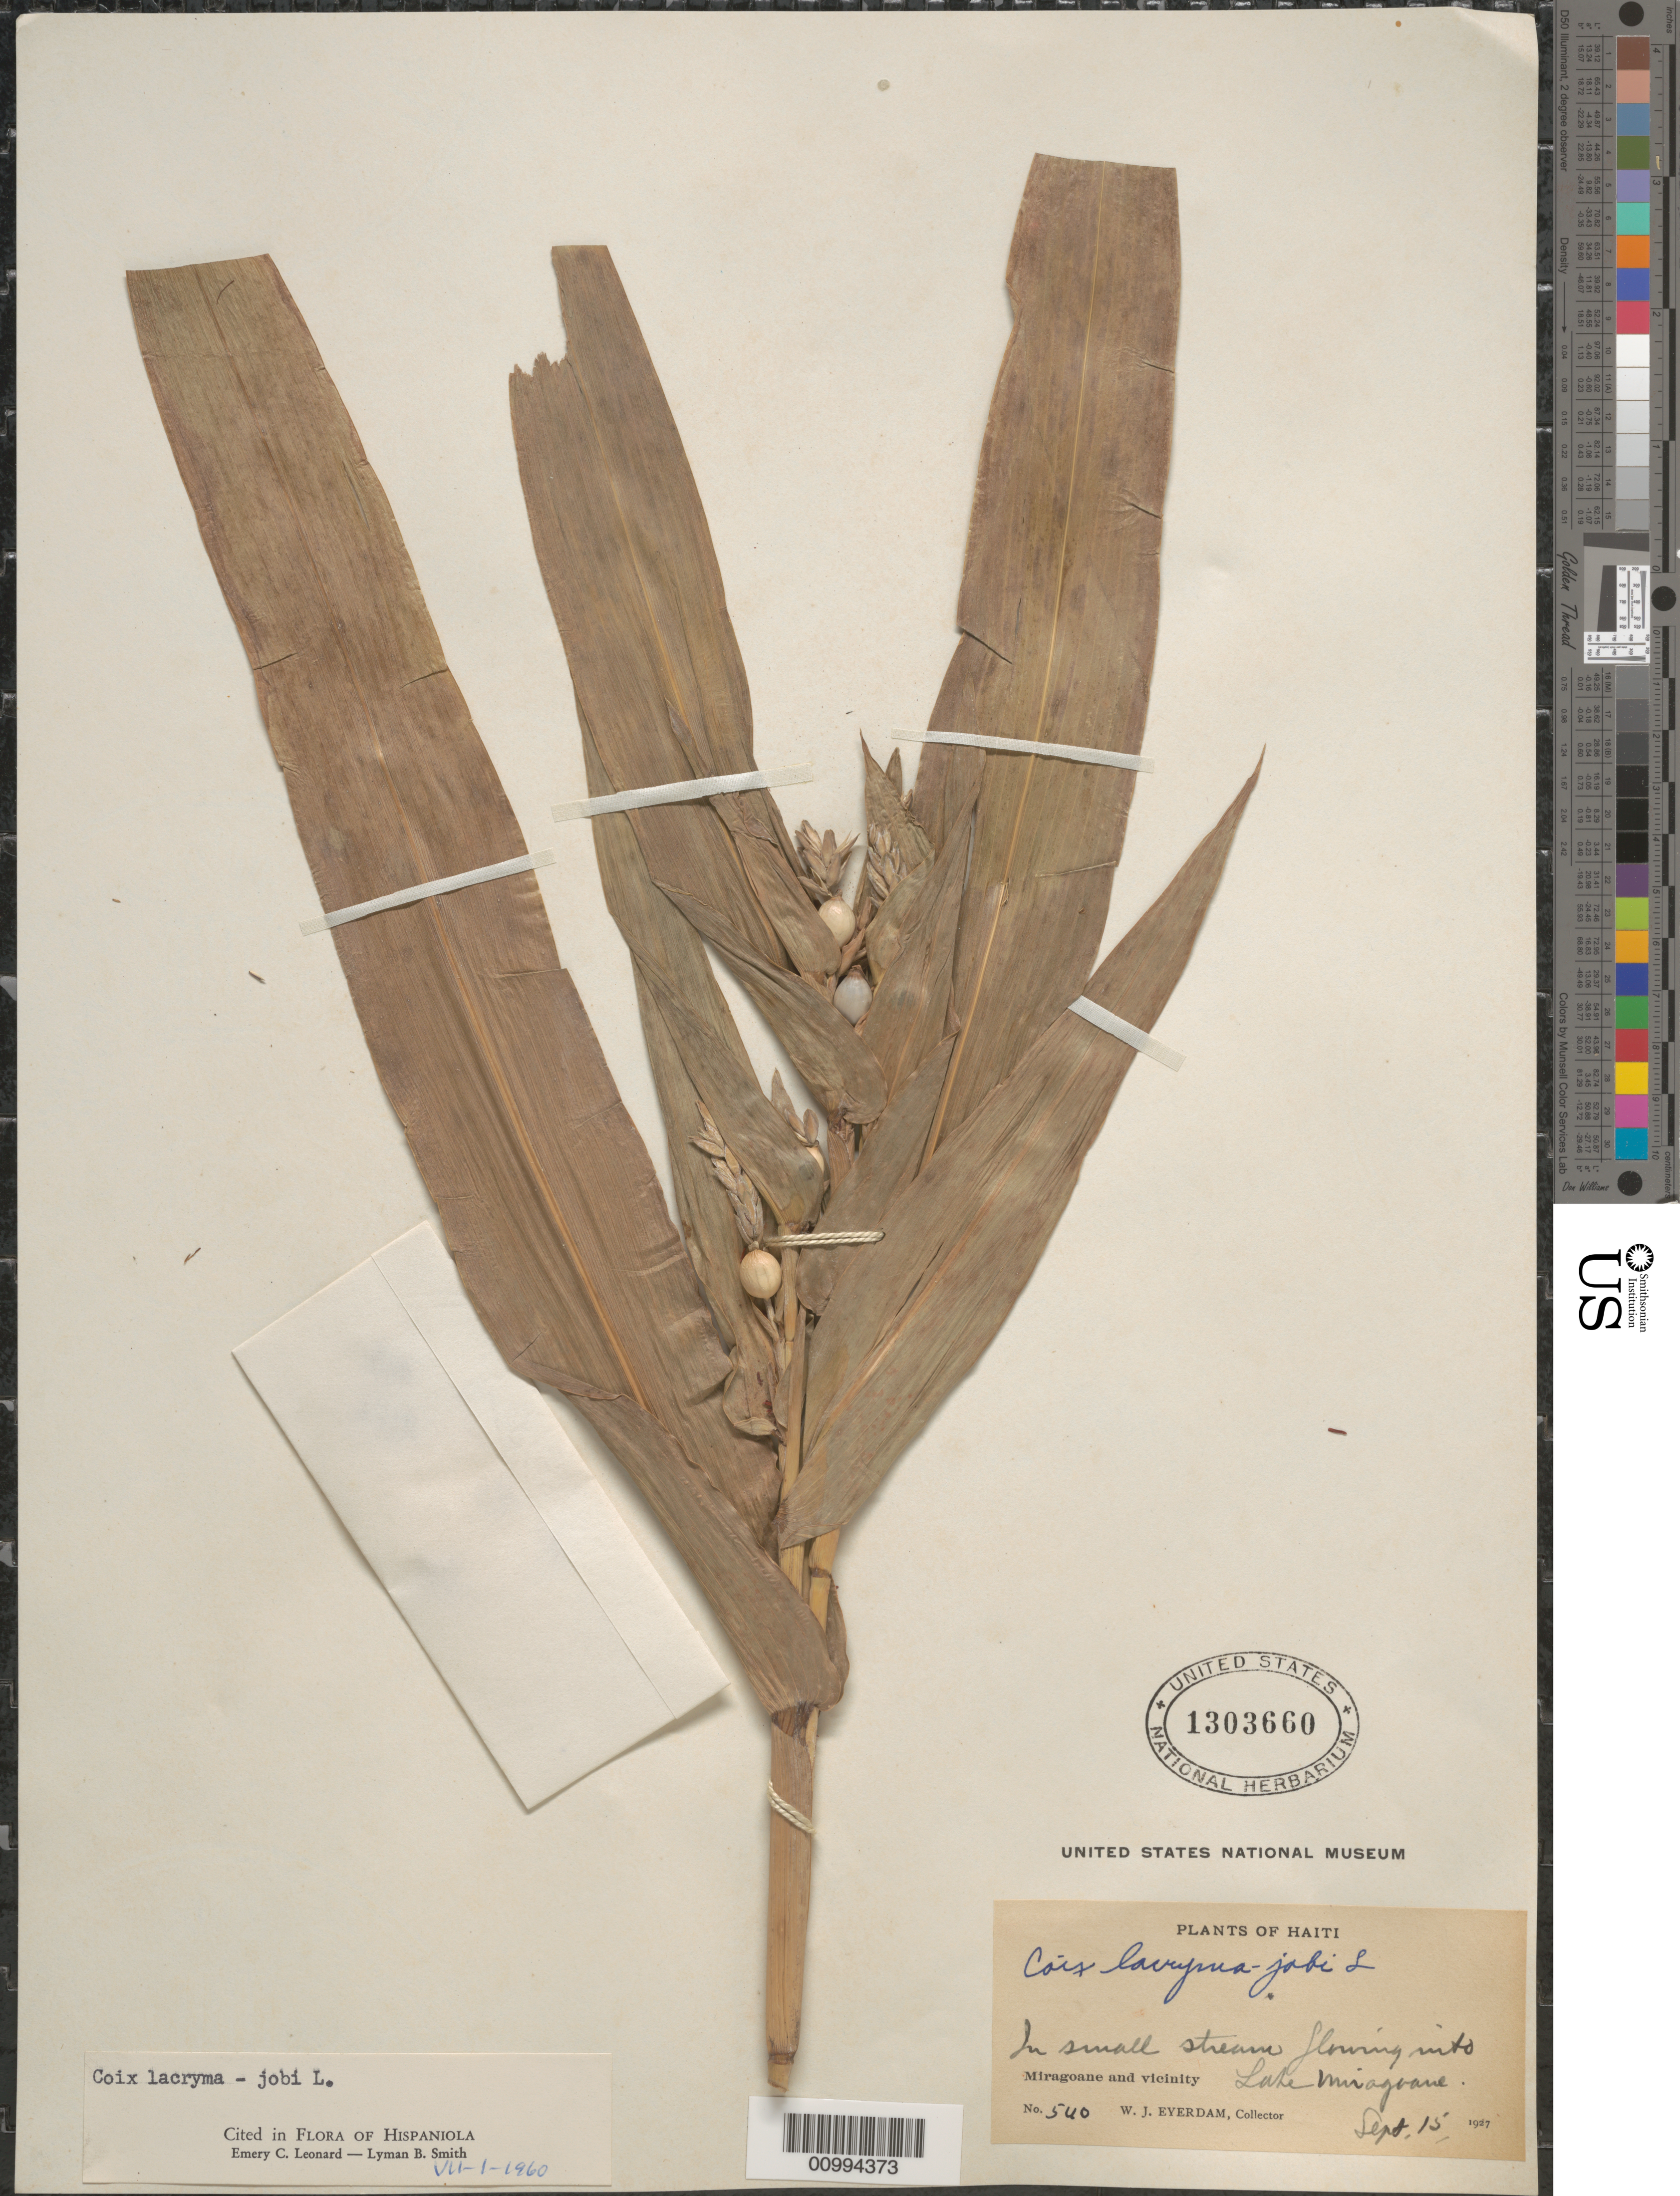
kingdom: Plantae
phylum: Tracheophyta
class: Liliopsida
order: Poales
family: Poaceae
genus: Coix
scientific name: Coix lacryma-jobi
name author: L.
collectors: W. J. Eyerdam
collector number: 540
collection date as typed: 15 Sep 1927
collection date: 1927-09-15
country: Haiti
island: Hispaniola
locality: Miragoane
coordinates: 0 N, 0 E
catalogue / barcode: US 1303660